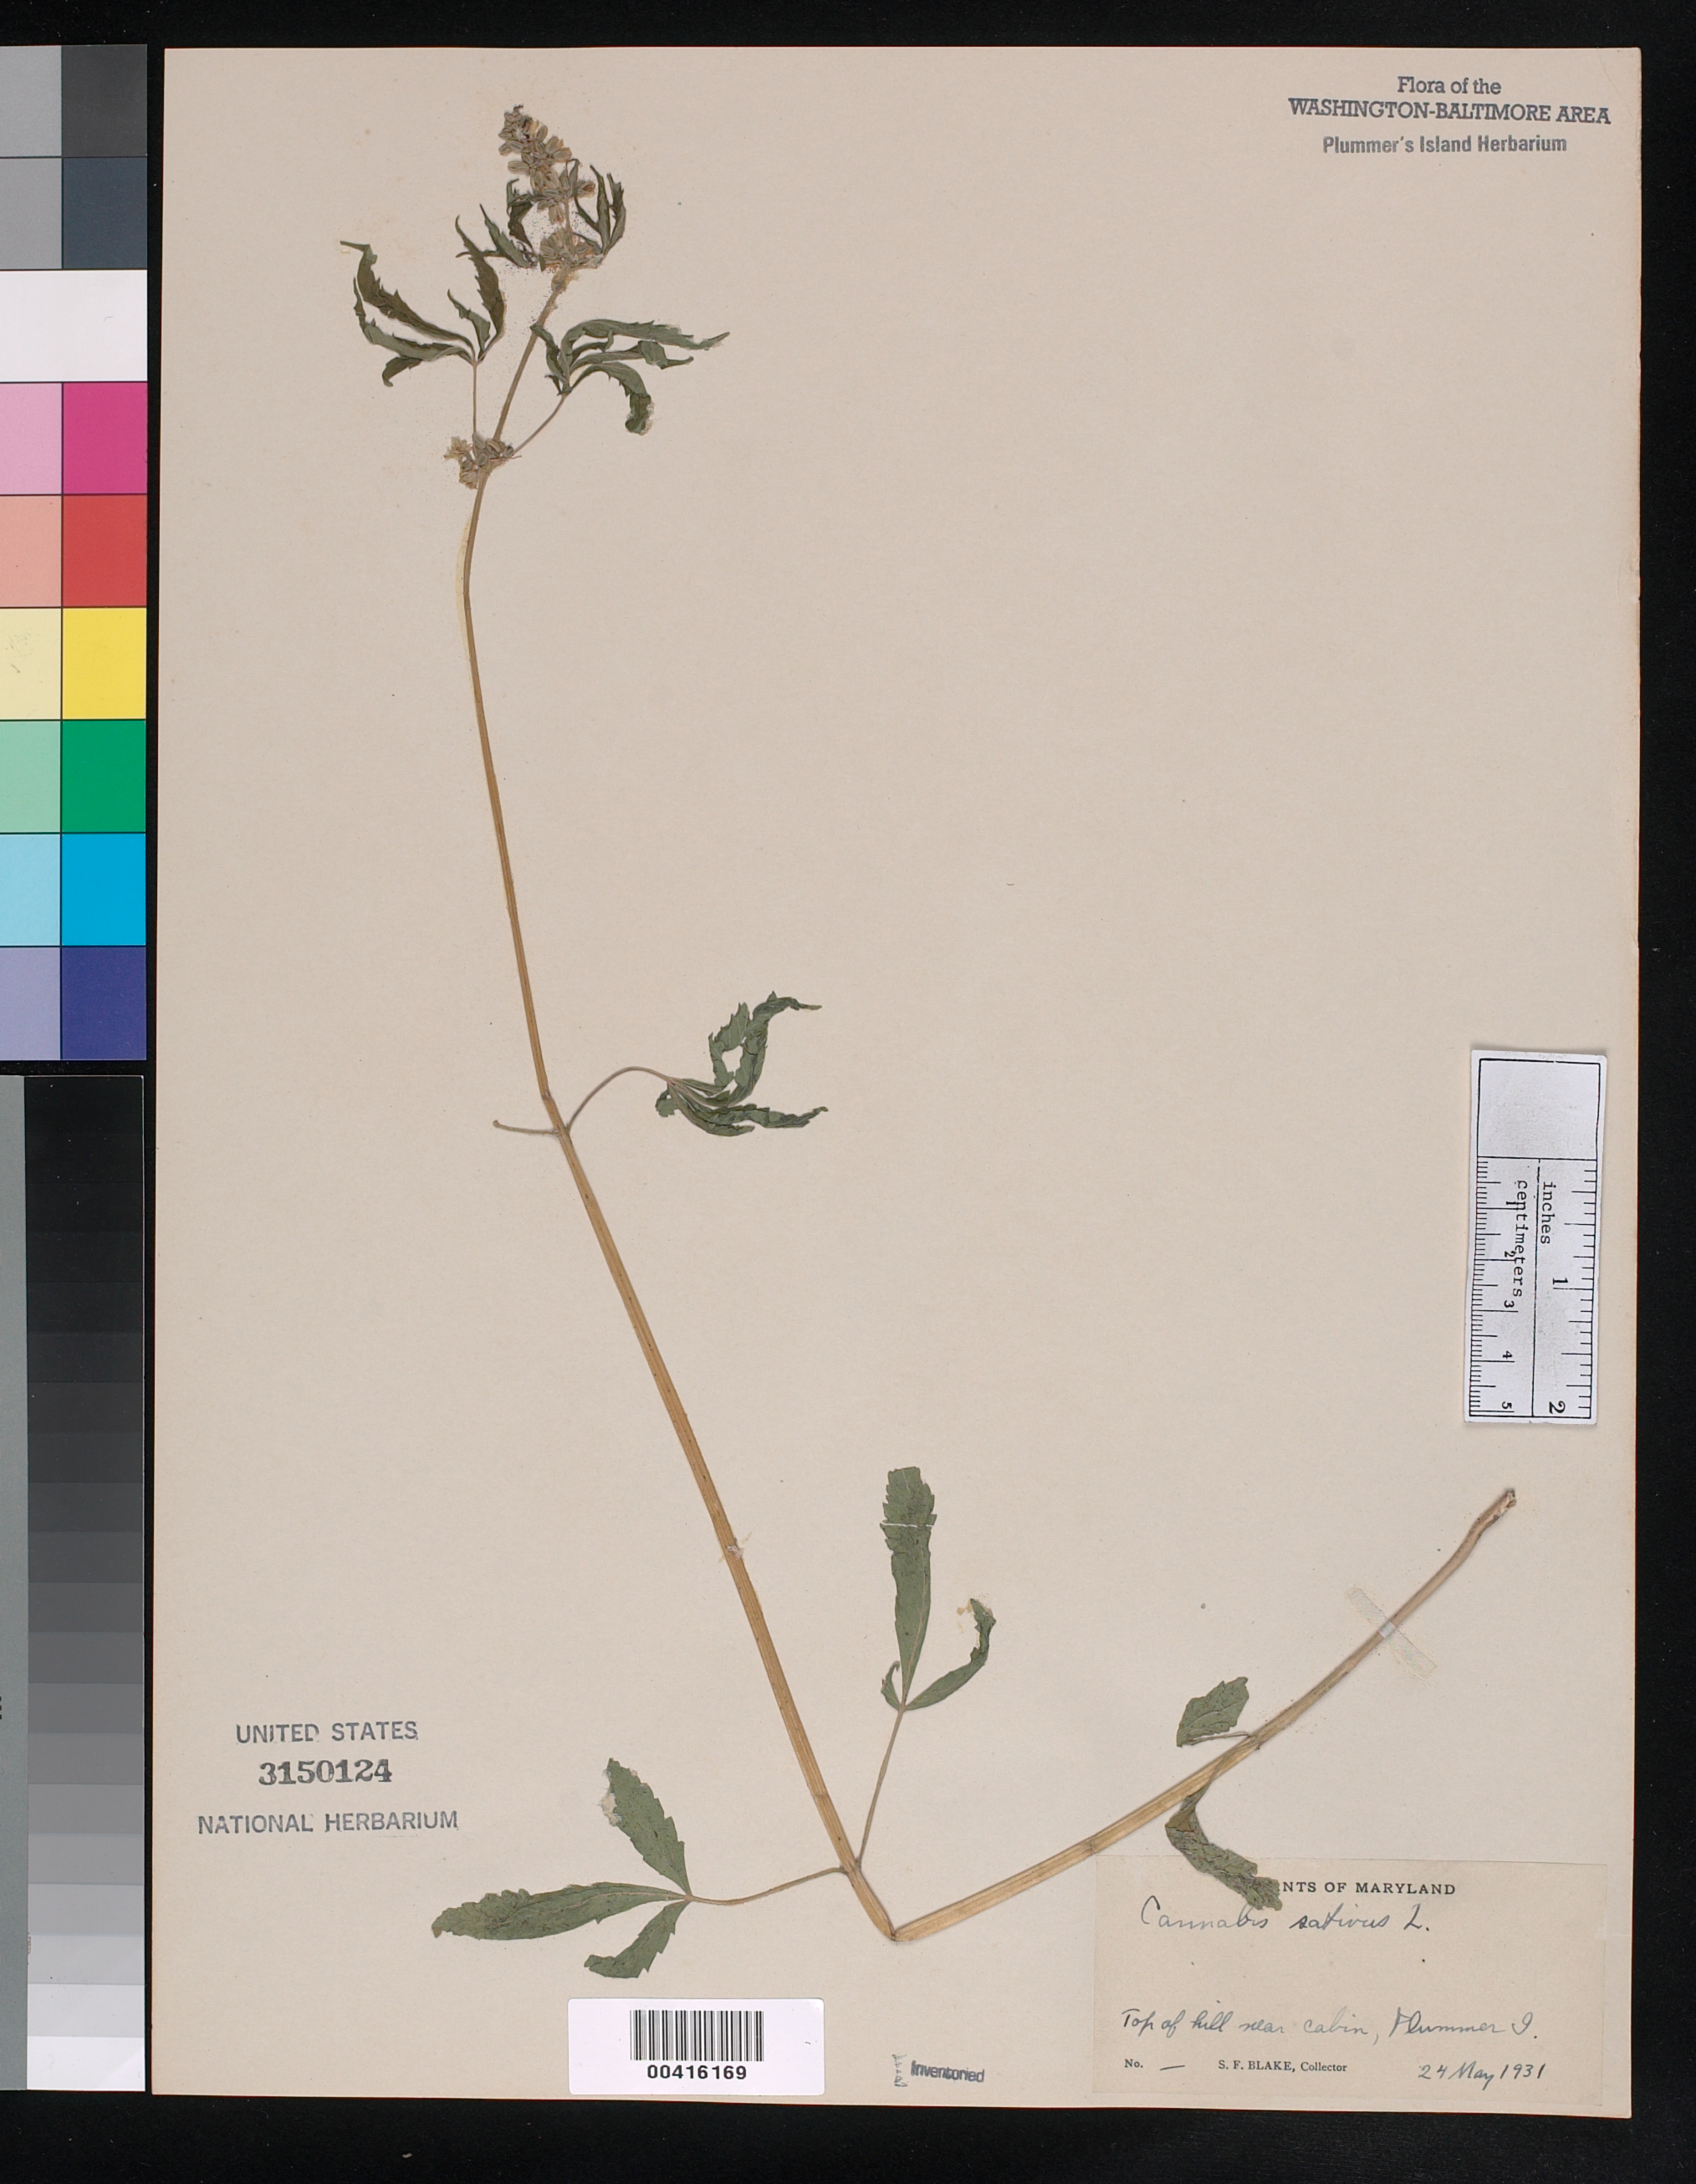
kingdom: Plantae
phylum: Tracheophyta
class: Magnoliopsida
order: Rosales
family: Cannabaceae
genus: Cannabis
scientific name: Cannabis sativa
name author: L.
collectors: S. Blake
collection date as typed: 24 May 1931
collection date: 1931-05-24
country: United States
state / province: Maryland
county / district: Montgomery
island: Plummers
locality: Plummer's Island; top of hill near Cabin C. & O. Canal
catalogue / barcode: US 3150124